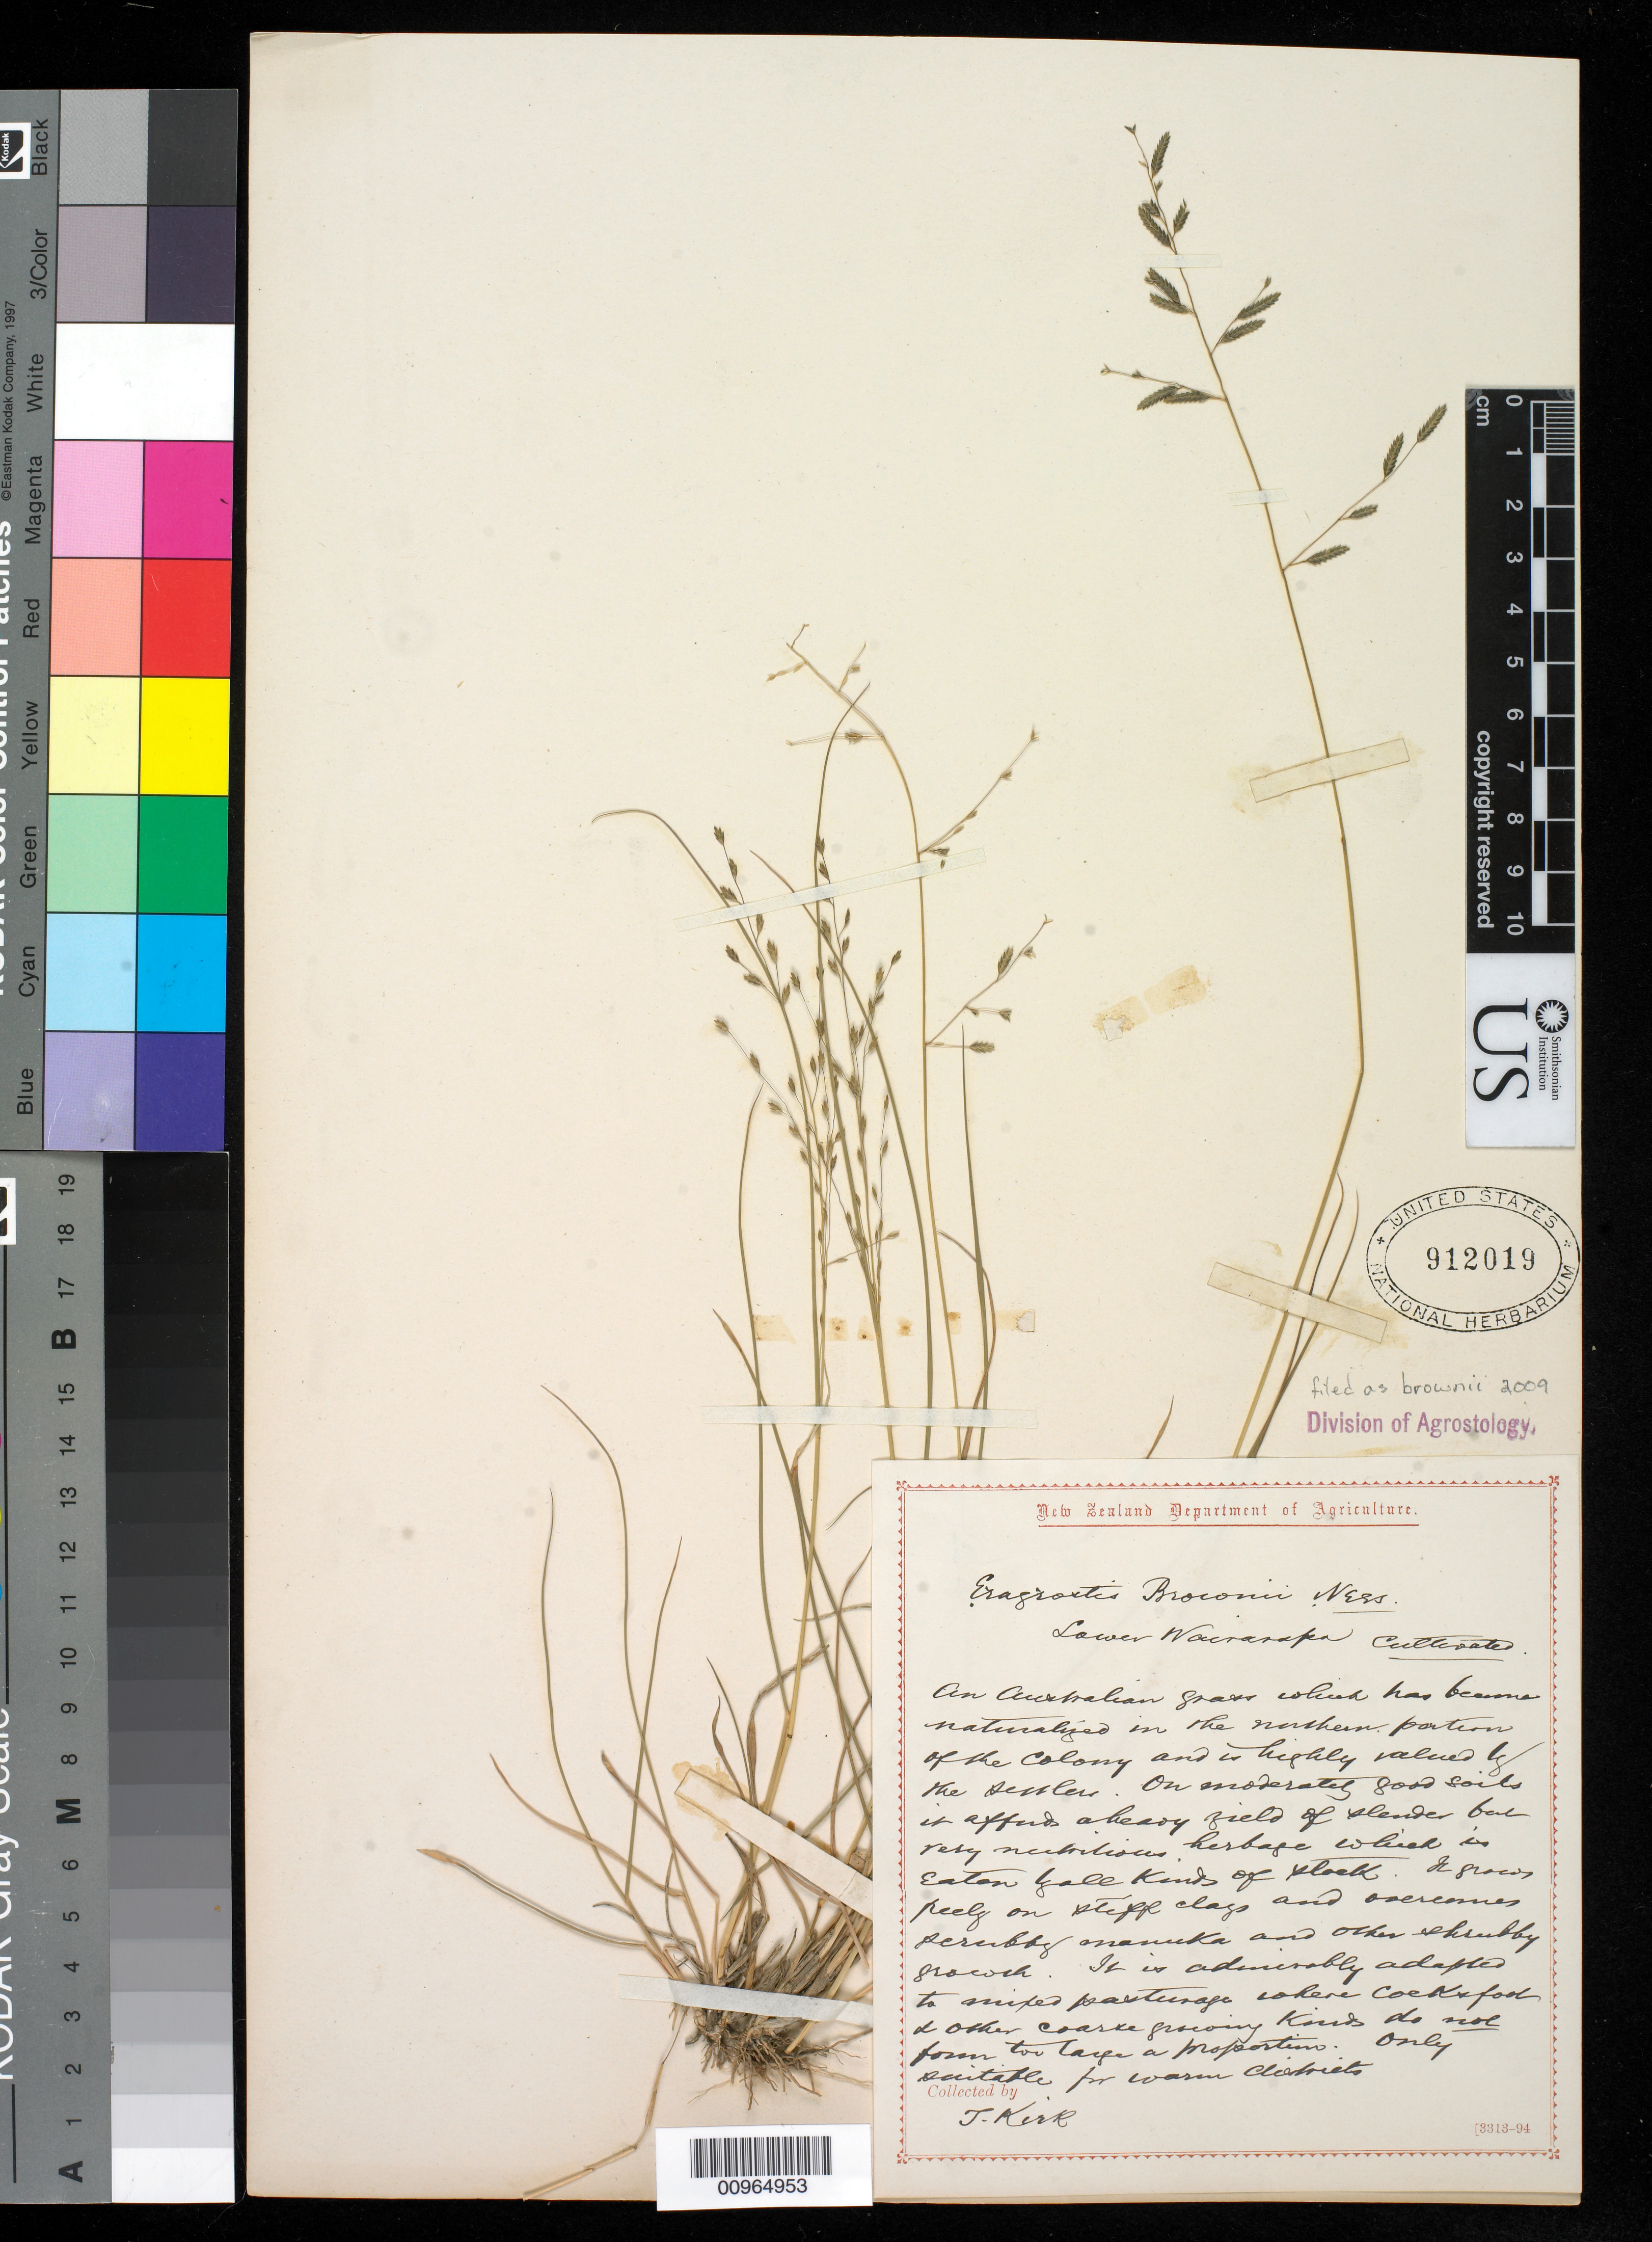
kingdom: Plantae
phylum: Tracheophyta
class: Liliopsida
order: Poales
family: Poaceae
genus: Eragrostis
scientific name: Eragrostis brownii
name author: (Kunth) Nees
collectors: T. Kirk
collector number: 3313-94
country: New Zealand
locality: northern portion of the colony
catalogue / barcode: US 912019